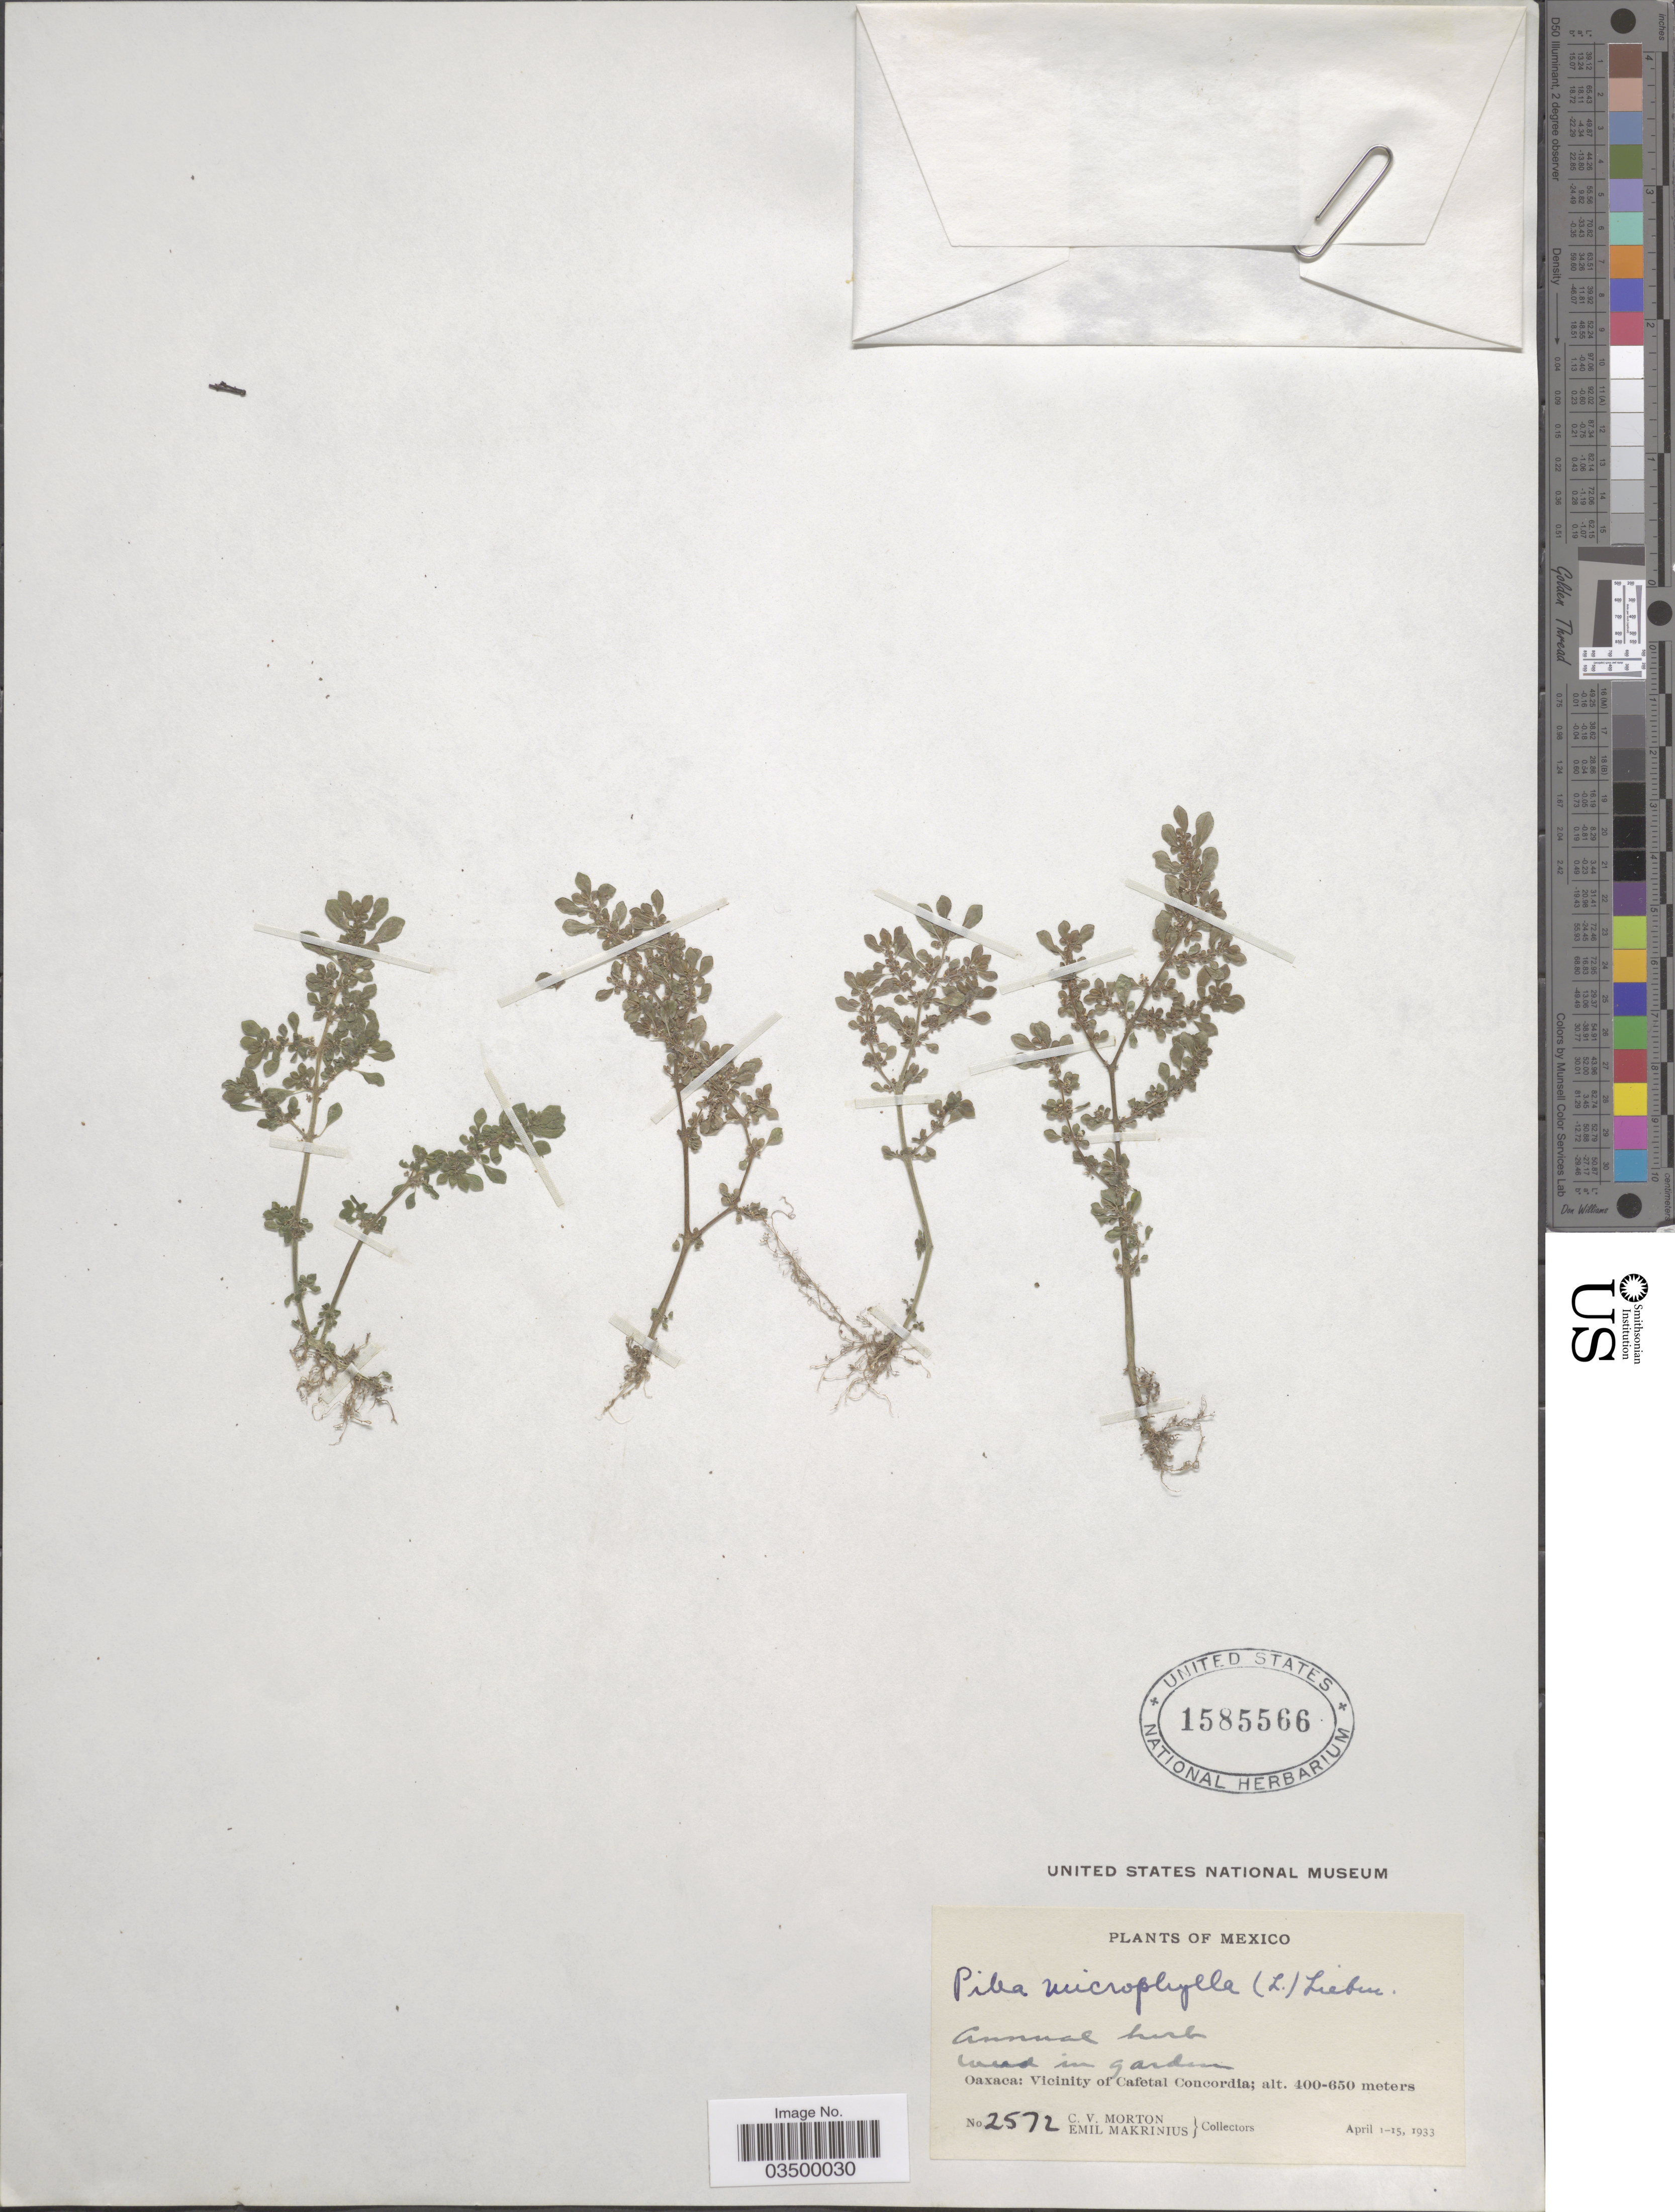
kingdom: Plantae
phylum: Tracheophyta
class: Magnoliopsida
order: Rosales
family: Urticaceae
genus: Pilea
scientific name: Pilea microphylla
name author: (L.) Liebm.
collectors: C. V. Morton & E. Makrinus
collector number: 2572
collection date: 1933-04-01/1933-04-15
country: Mexico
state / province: Oaxaca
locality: Vicinity of Cafetal Concordia.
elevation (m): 400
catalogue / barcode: US 1585566